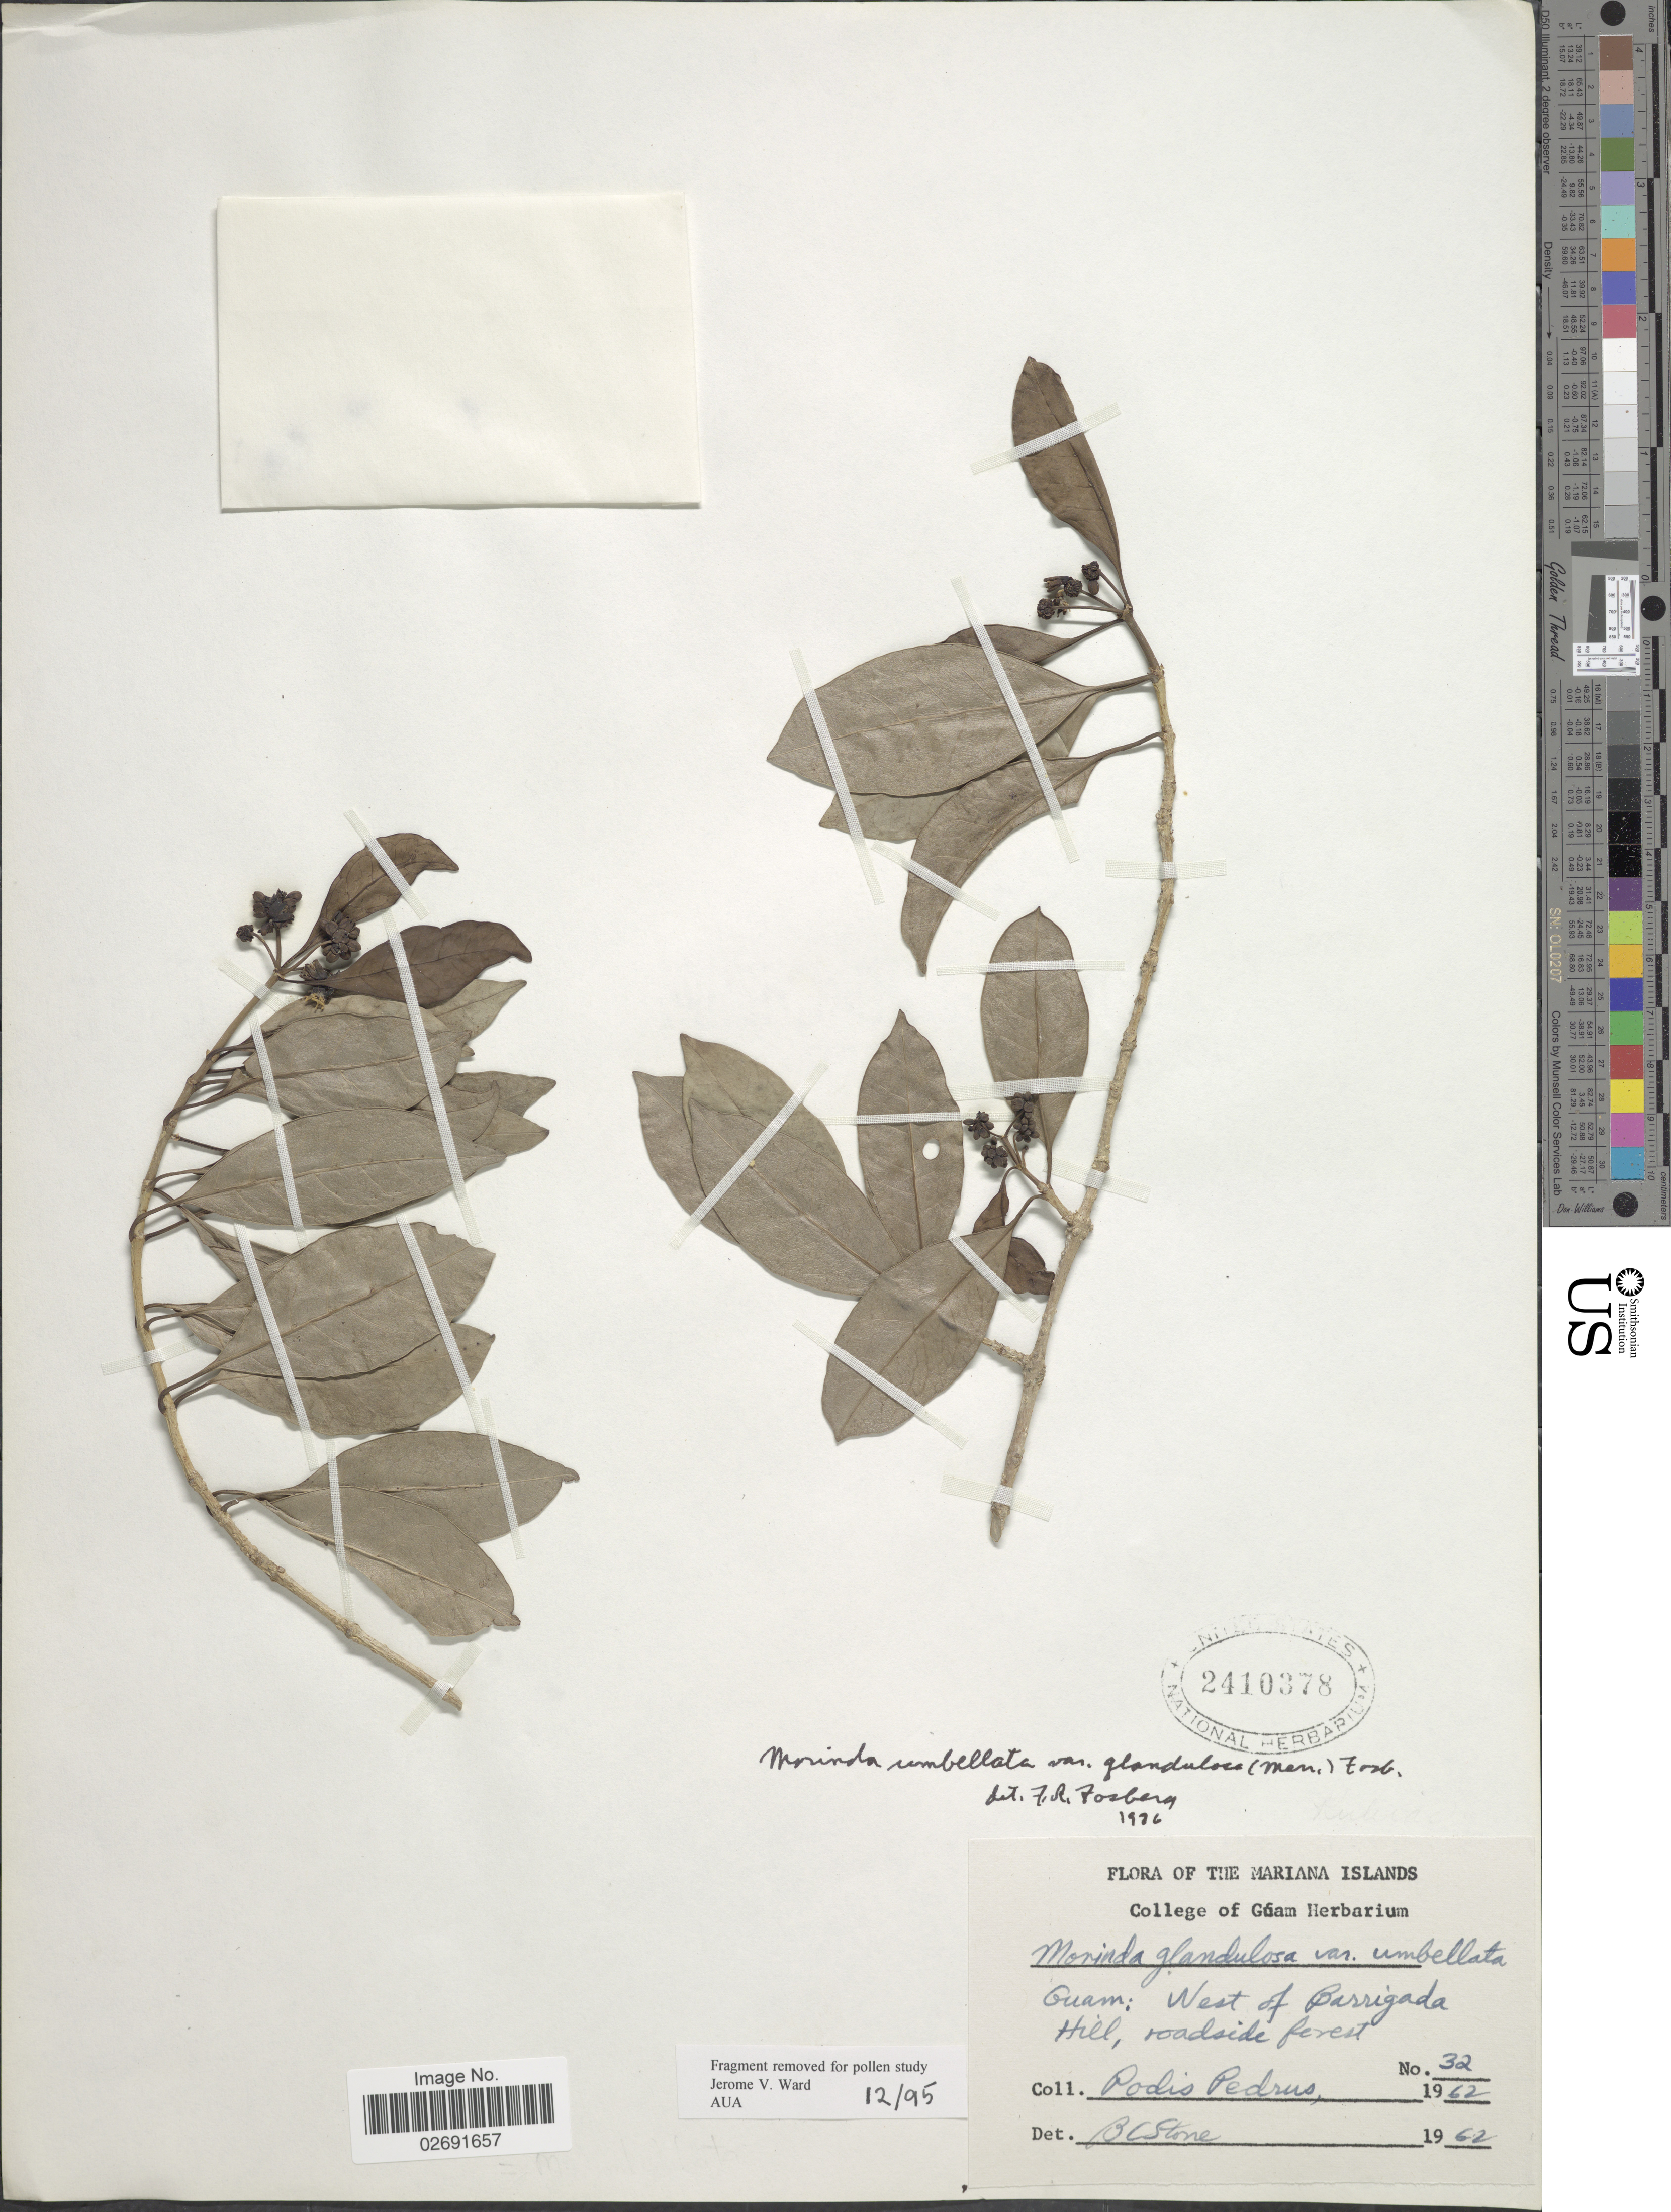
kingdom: Plantae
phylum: Tracheophyta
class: Magnoliopsida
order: Gentianales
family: Rubiaceae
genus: Gynochthodes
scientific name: Gynochthodes myrtifolia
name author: (A. Gray) Razafim. & B. Bremer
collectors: P. Pedrus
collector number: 32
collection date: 1962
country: Guam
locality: Mariana Islands. West of Barrigada Hill, roadside forest.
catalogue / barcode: US 2410378